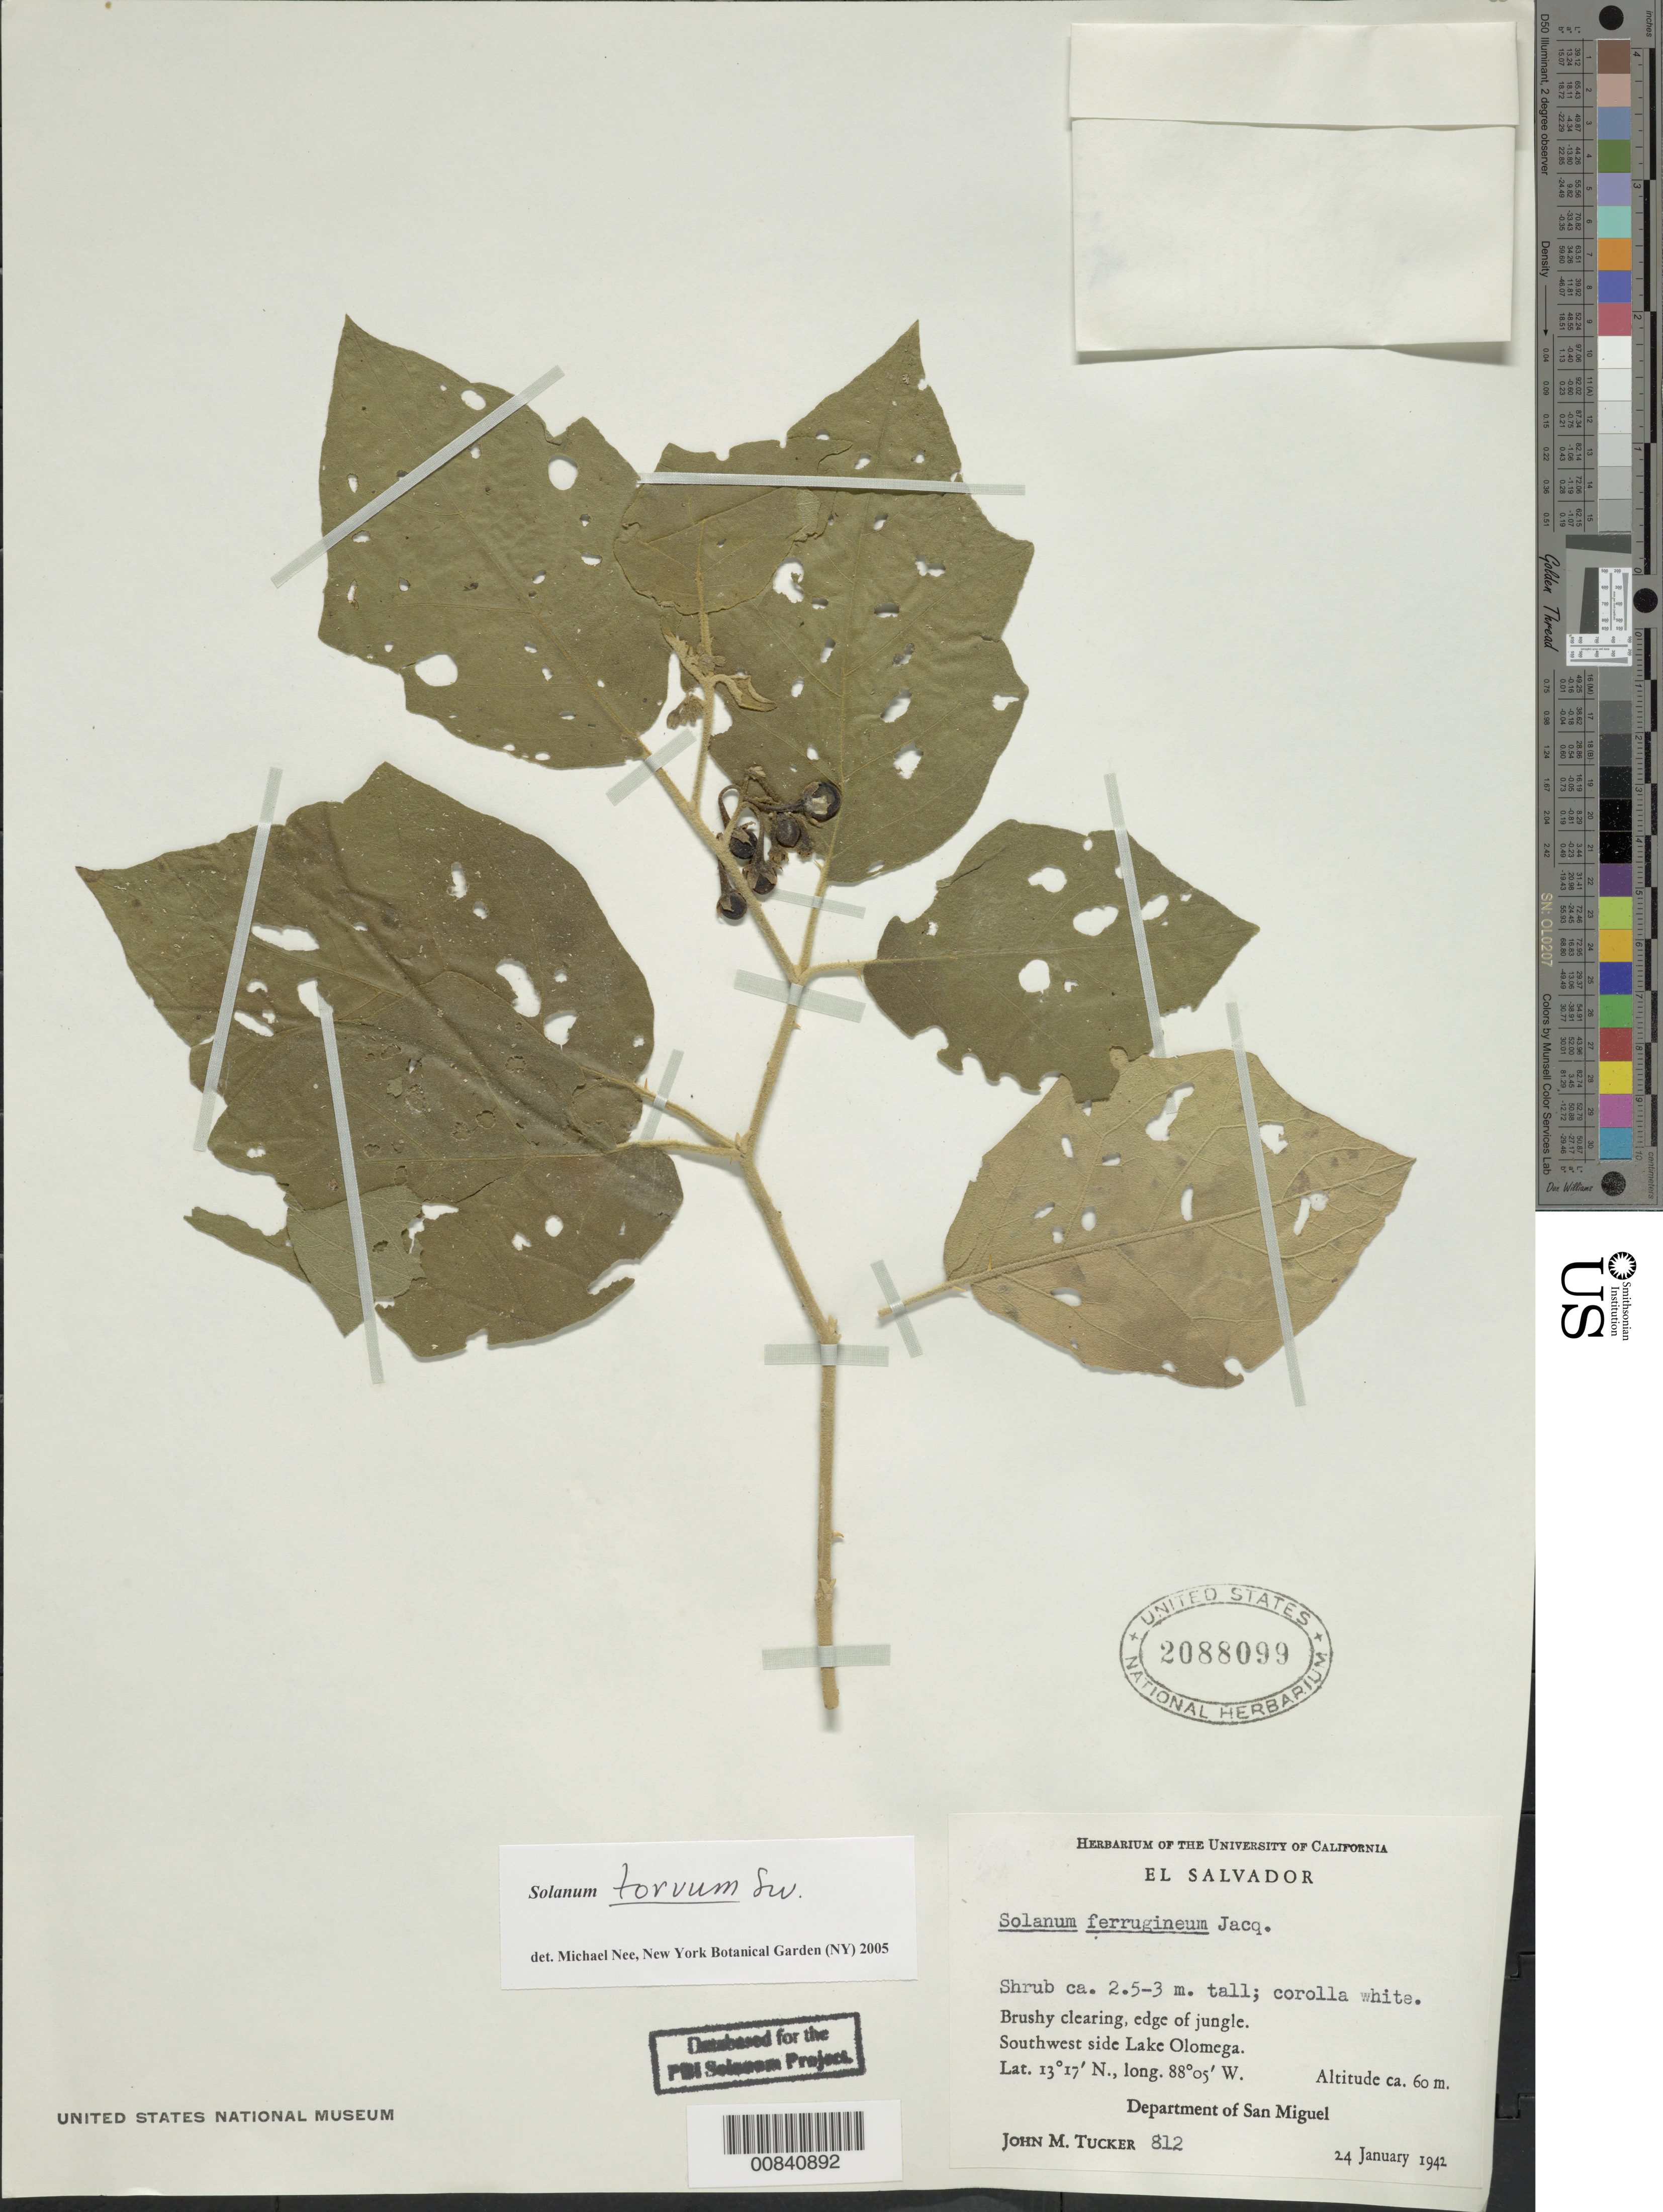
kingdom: Plantae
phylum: Tracheophyta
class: Magnoliopsida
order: Solanales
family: Solanaceae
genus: Solanum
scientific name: Solanum torvum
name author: Sw.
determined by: Nee, Michael H.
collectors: J. M. Tucker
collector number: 812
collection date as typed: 24 Jan 1942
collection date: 1942-01-24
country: El Salvador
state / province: San Miguel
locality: SW side of Lake Olomega.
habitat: Bushy clearing, edge of jungle.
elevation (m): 60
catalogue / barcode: US 2088099